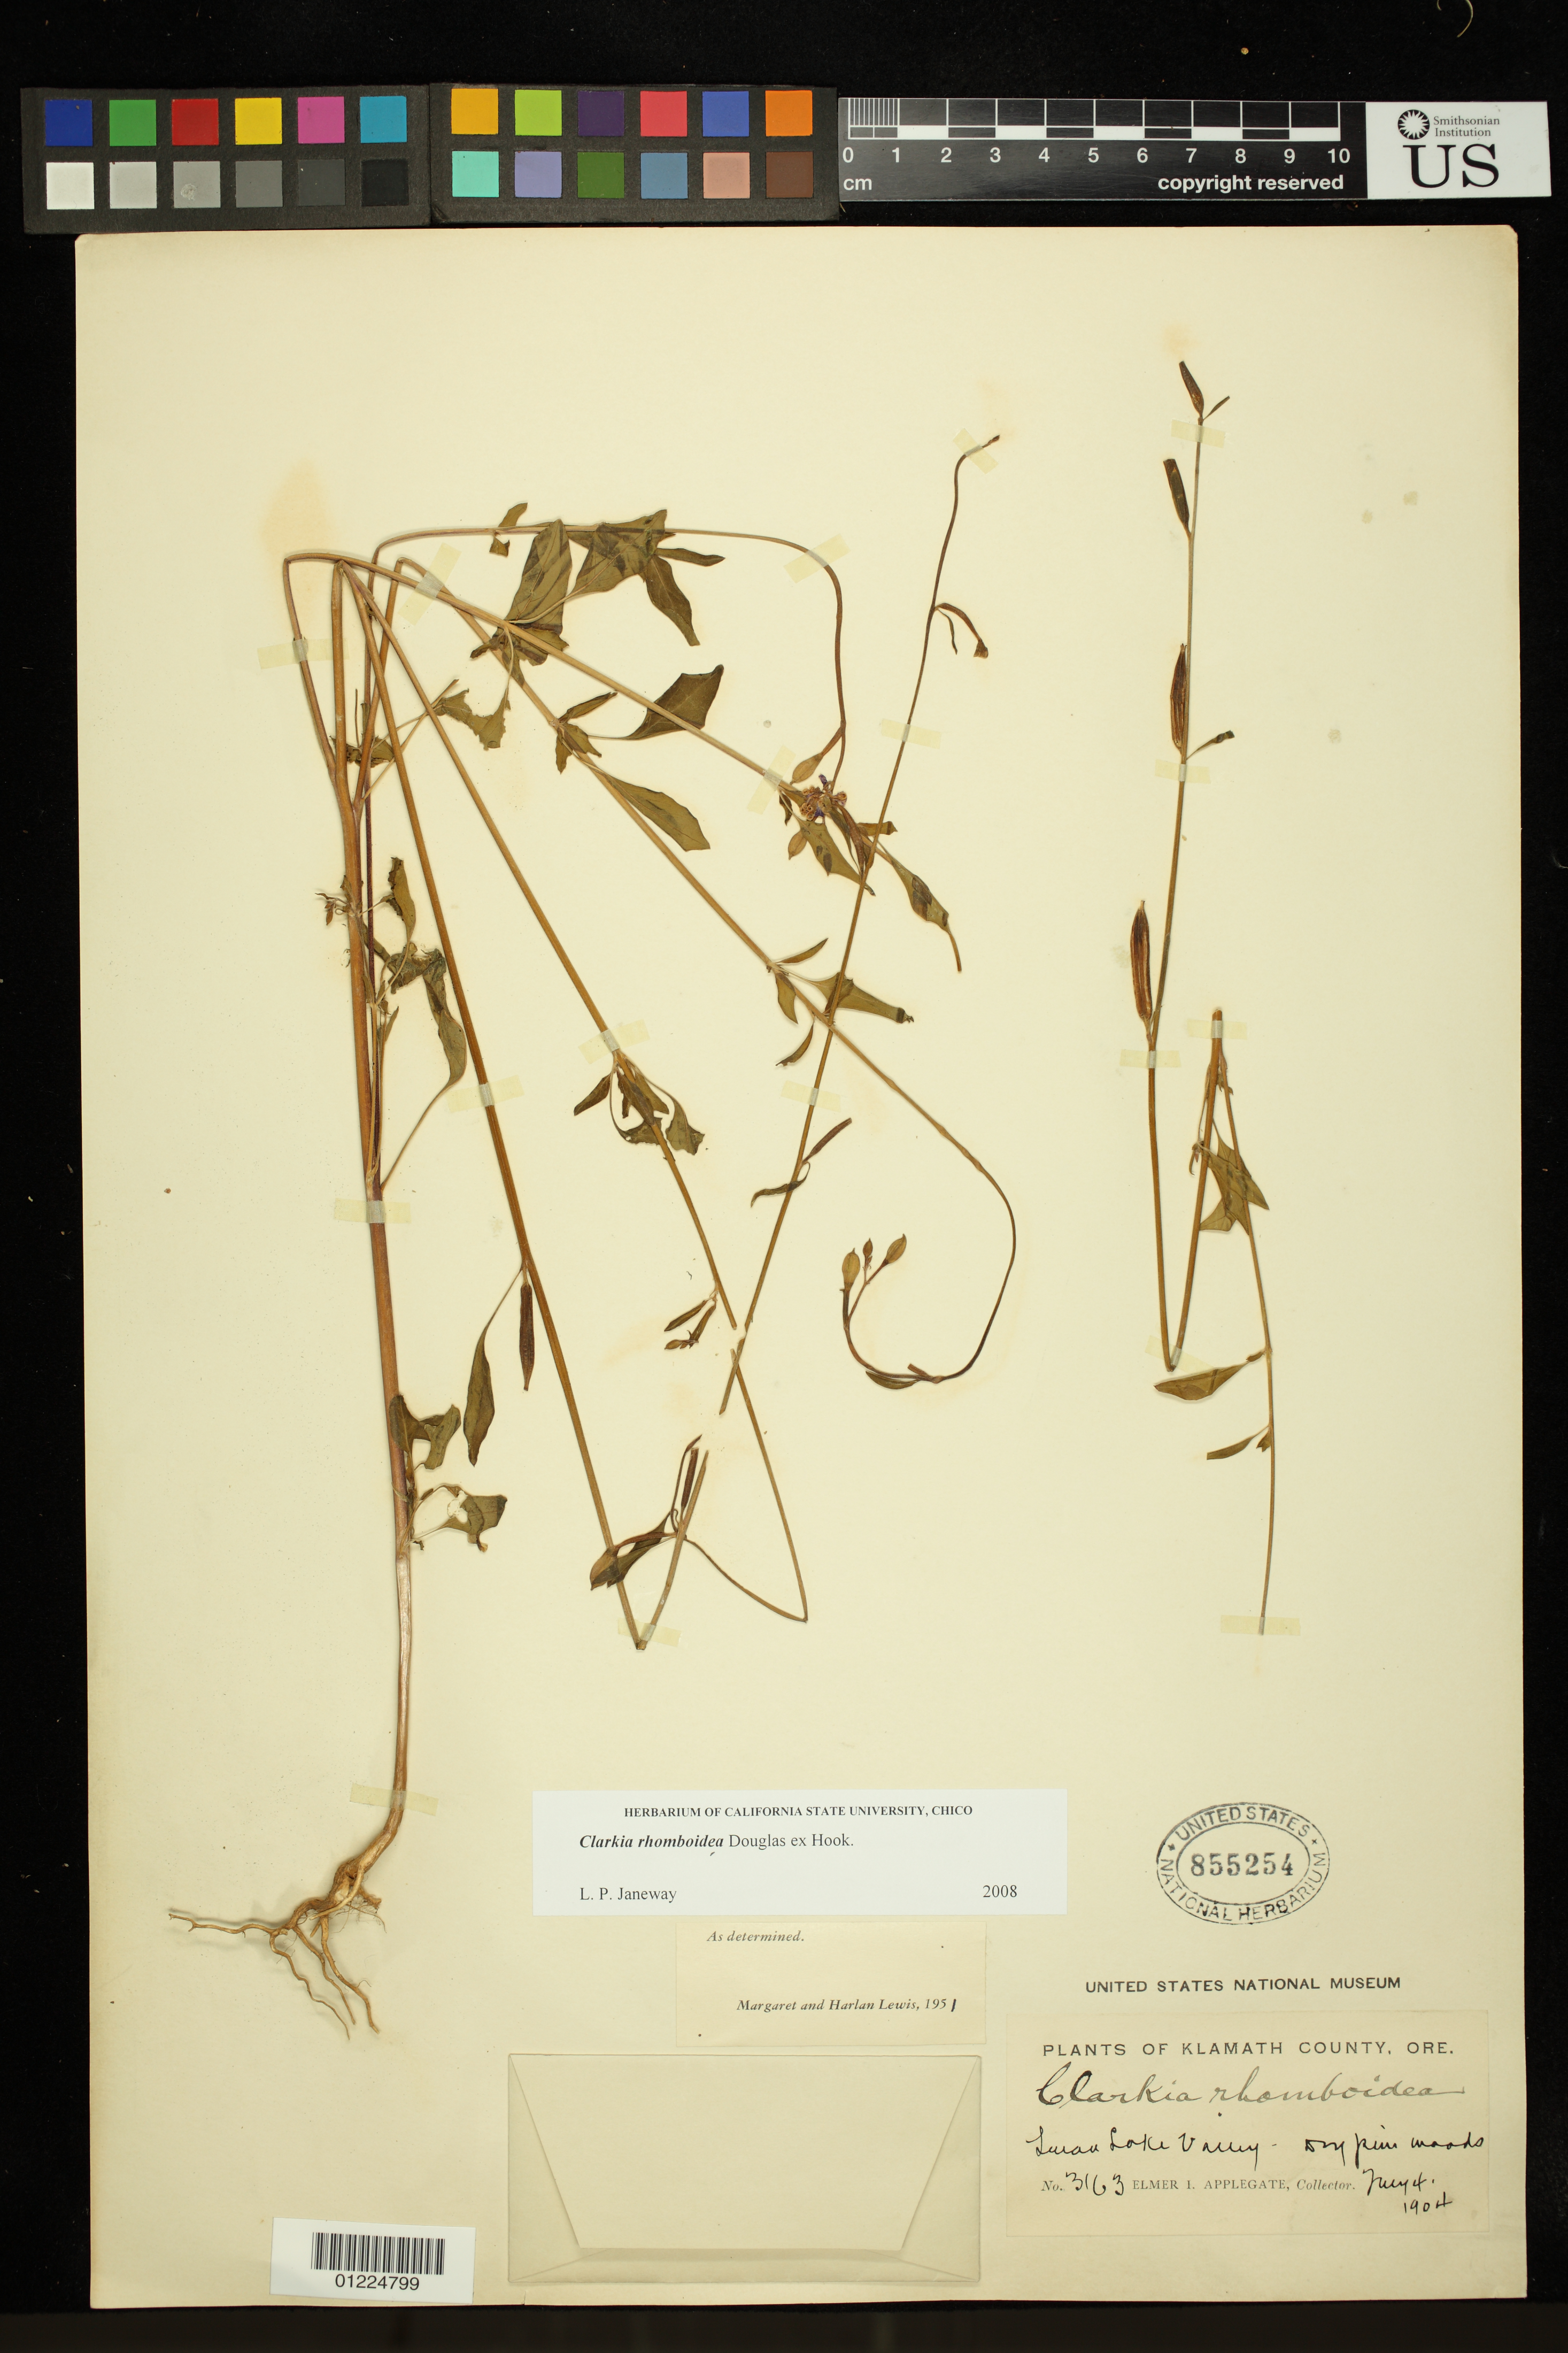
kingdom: Plantae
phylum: Tracheophyta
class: Magnoliopsida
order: Myrtales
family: Onagraceae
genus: Clarkia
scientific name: Clarkia rhomboidea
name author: Douglas ex Hook.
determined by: Janeway, L. P.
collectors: E. I. Applegate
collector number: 3163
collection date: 1904-07-04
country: United States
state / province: Oregon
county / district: Klamath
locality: Sawn Lake Valley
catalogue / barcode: US 855254